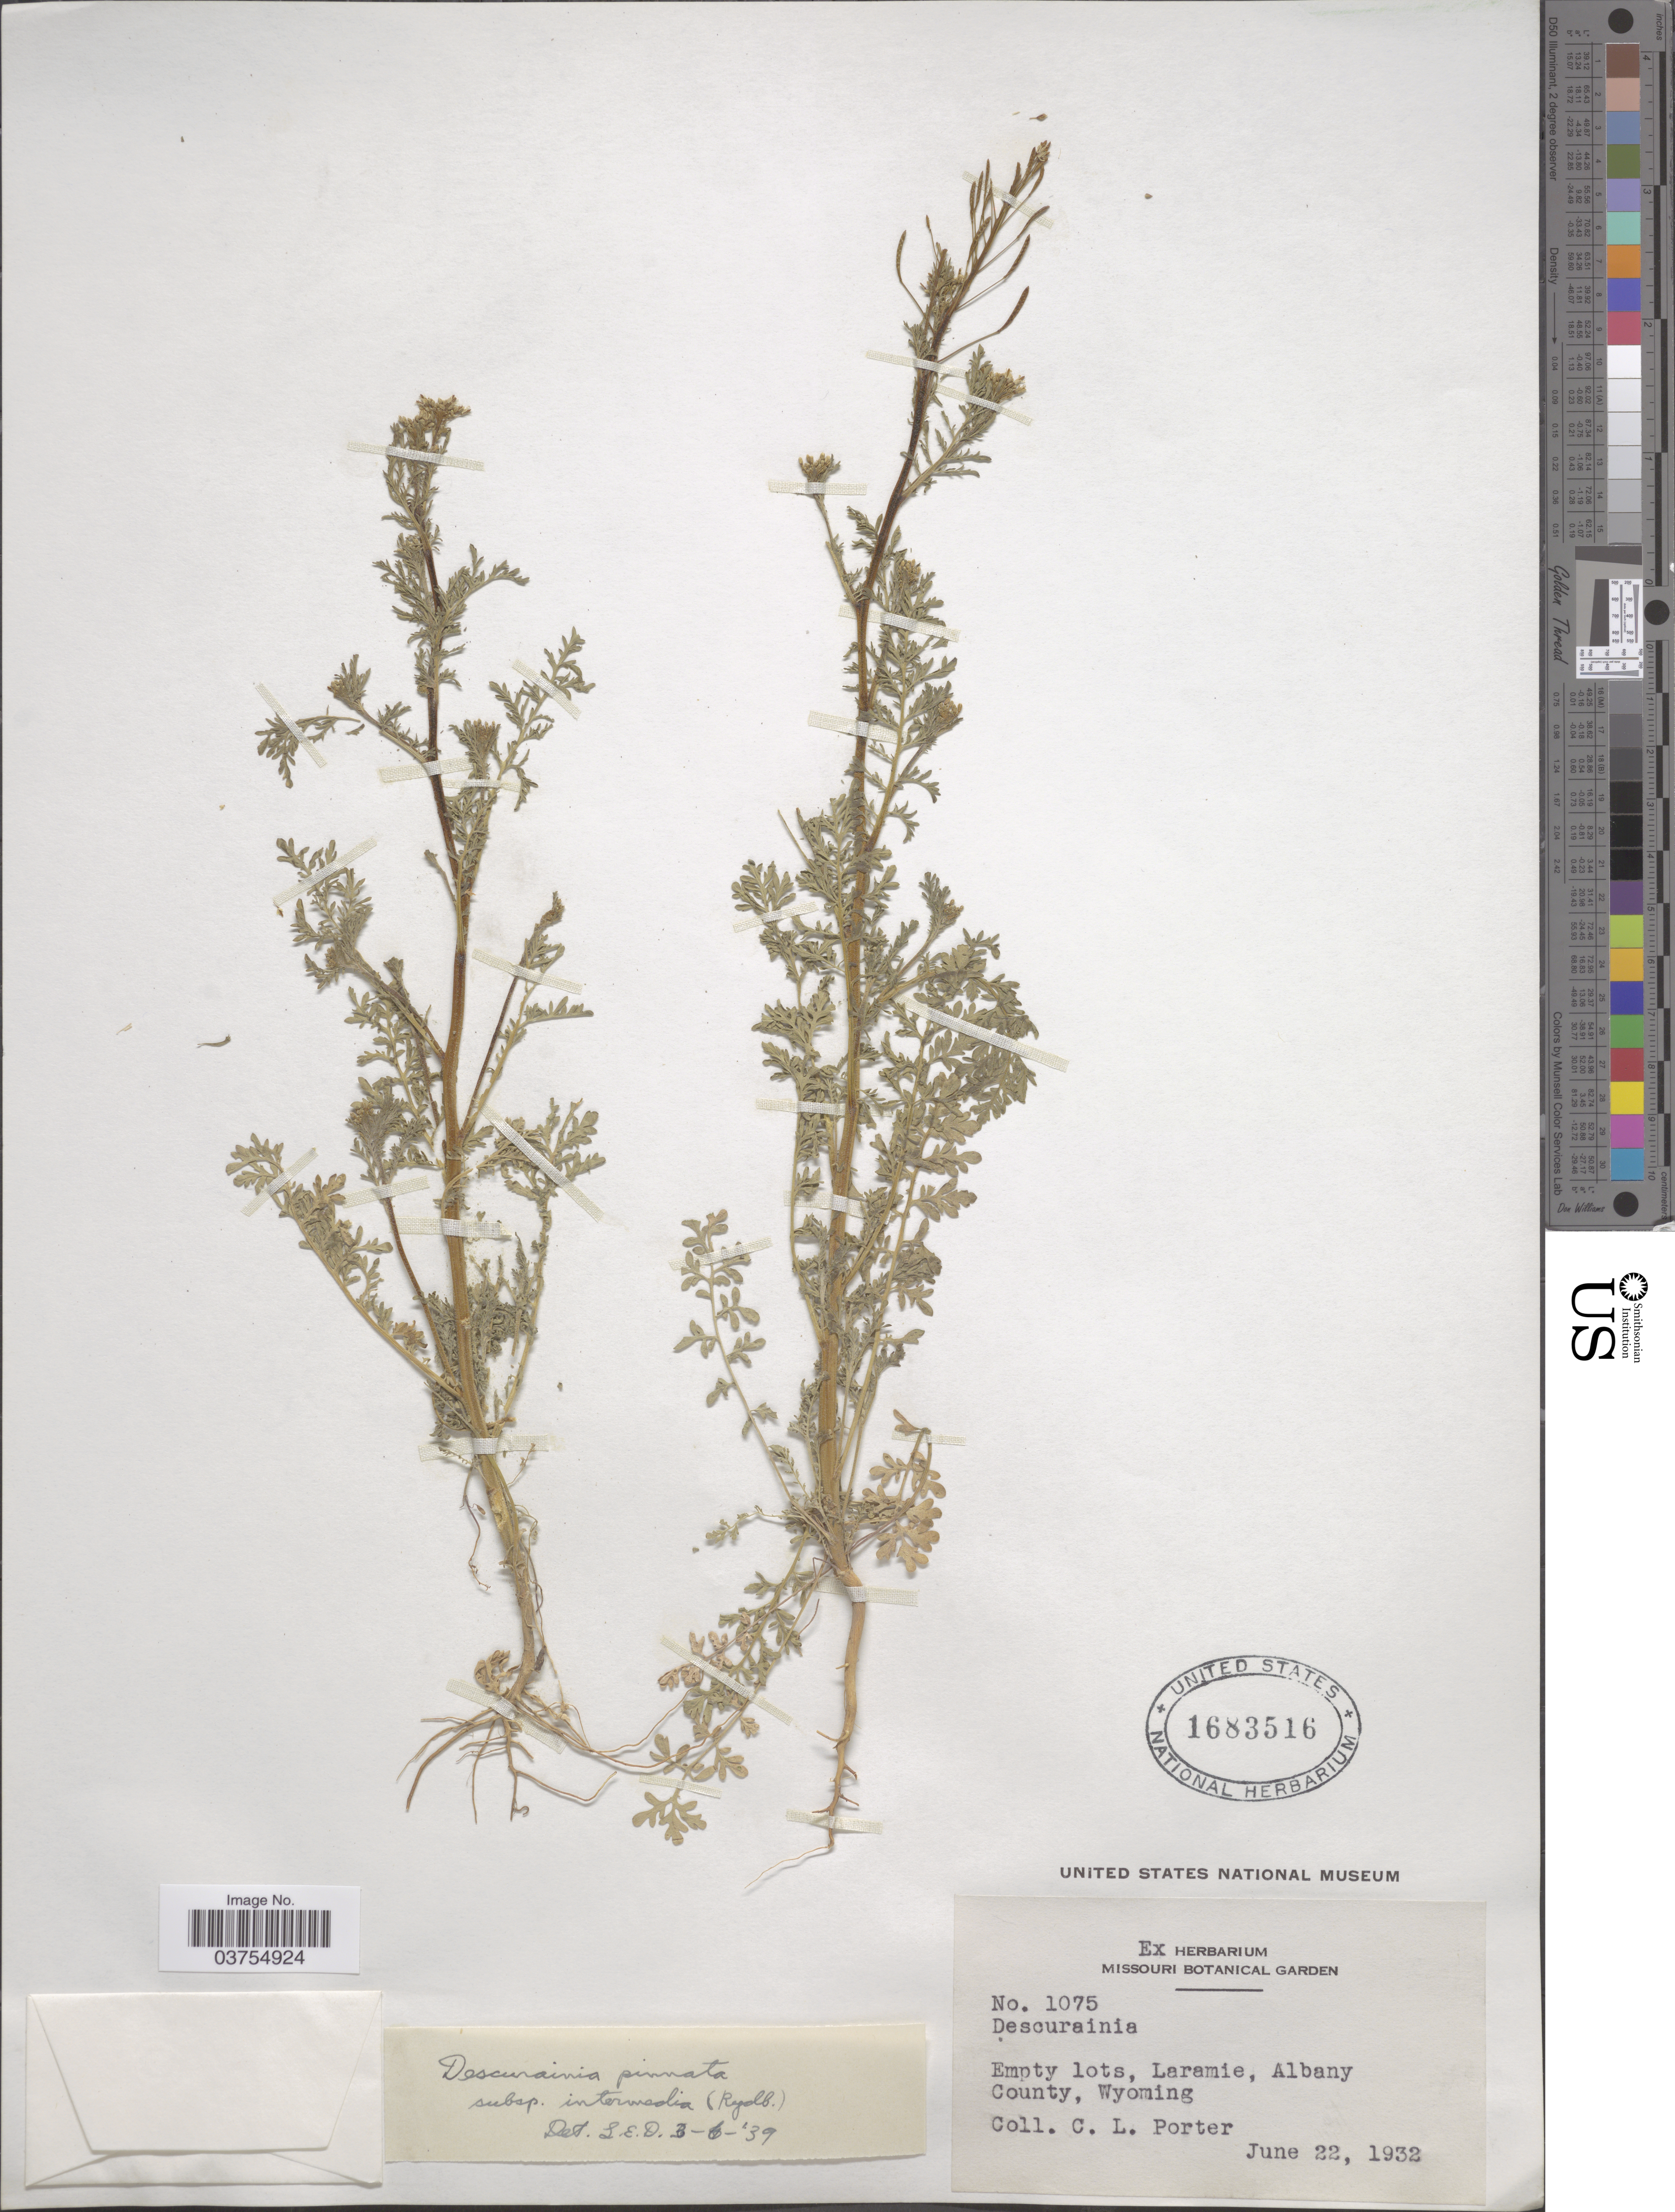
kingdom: Plantae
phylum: Tracheophyta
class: Magnoliopsida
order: Brassicales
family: Brassicaceae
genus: Descurainia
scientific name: Descurainia pinnata subsp. intermedia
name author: (Rydb.) Detling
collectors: C. L. Porter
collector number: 1075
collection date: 1932-06-22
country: United States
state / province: Wyoming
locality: Empty lots, Laramie, Albany County.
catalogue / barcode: US 1683516